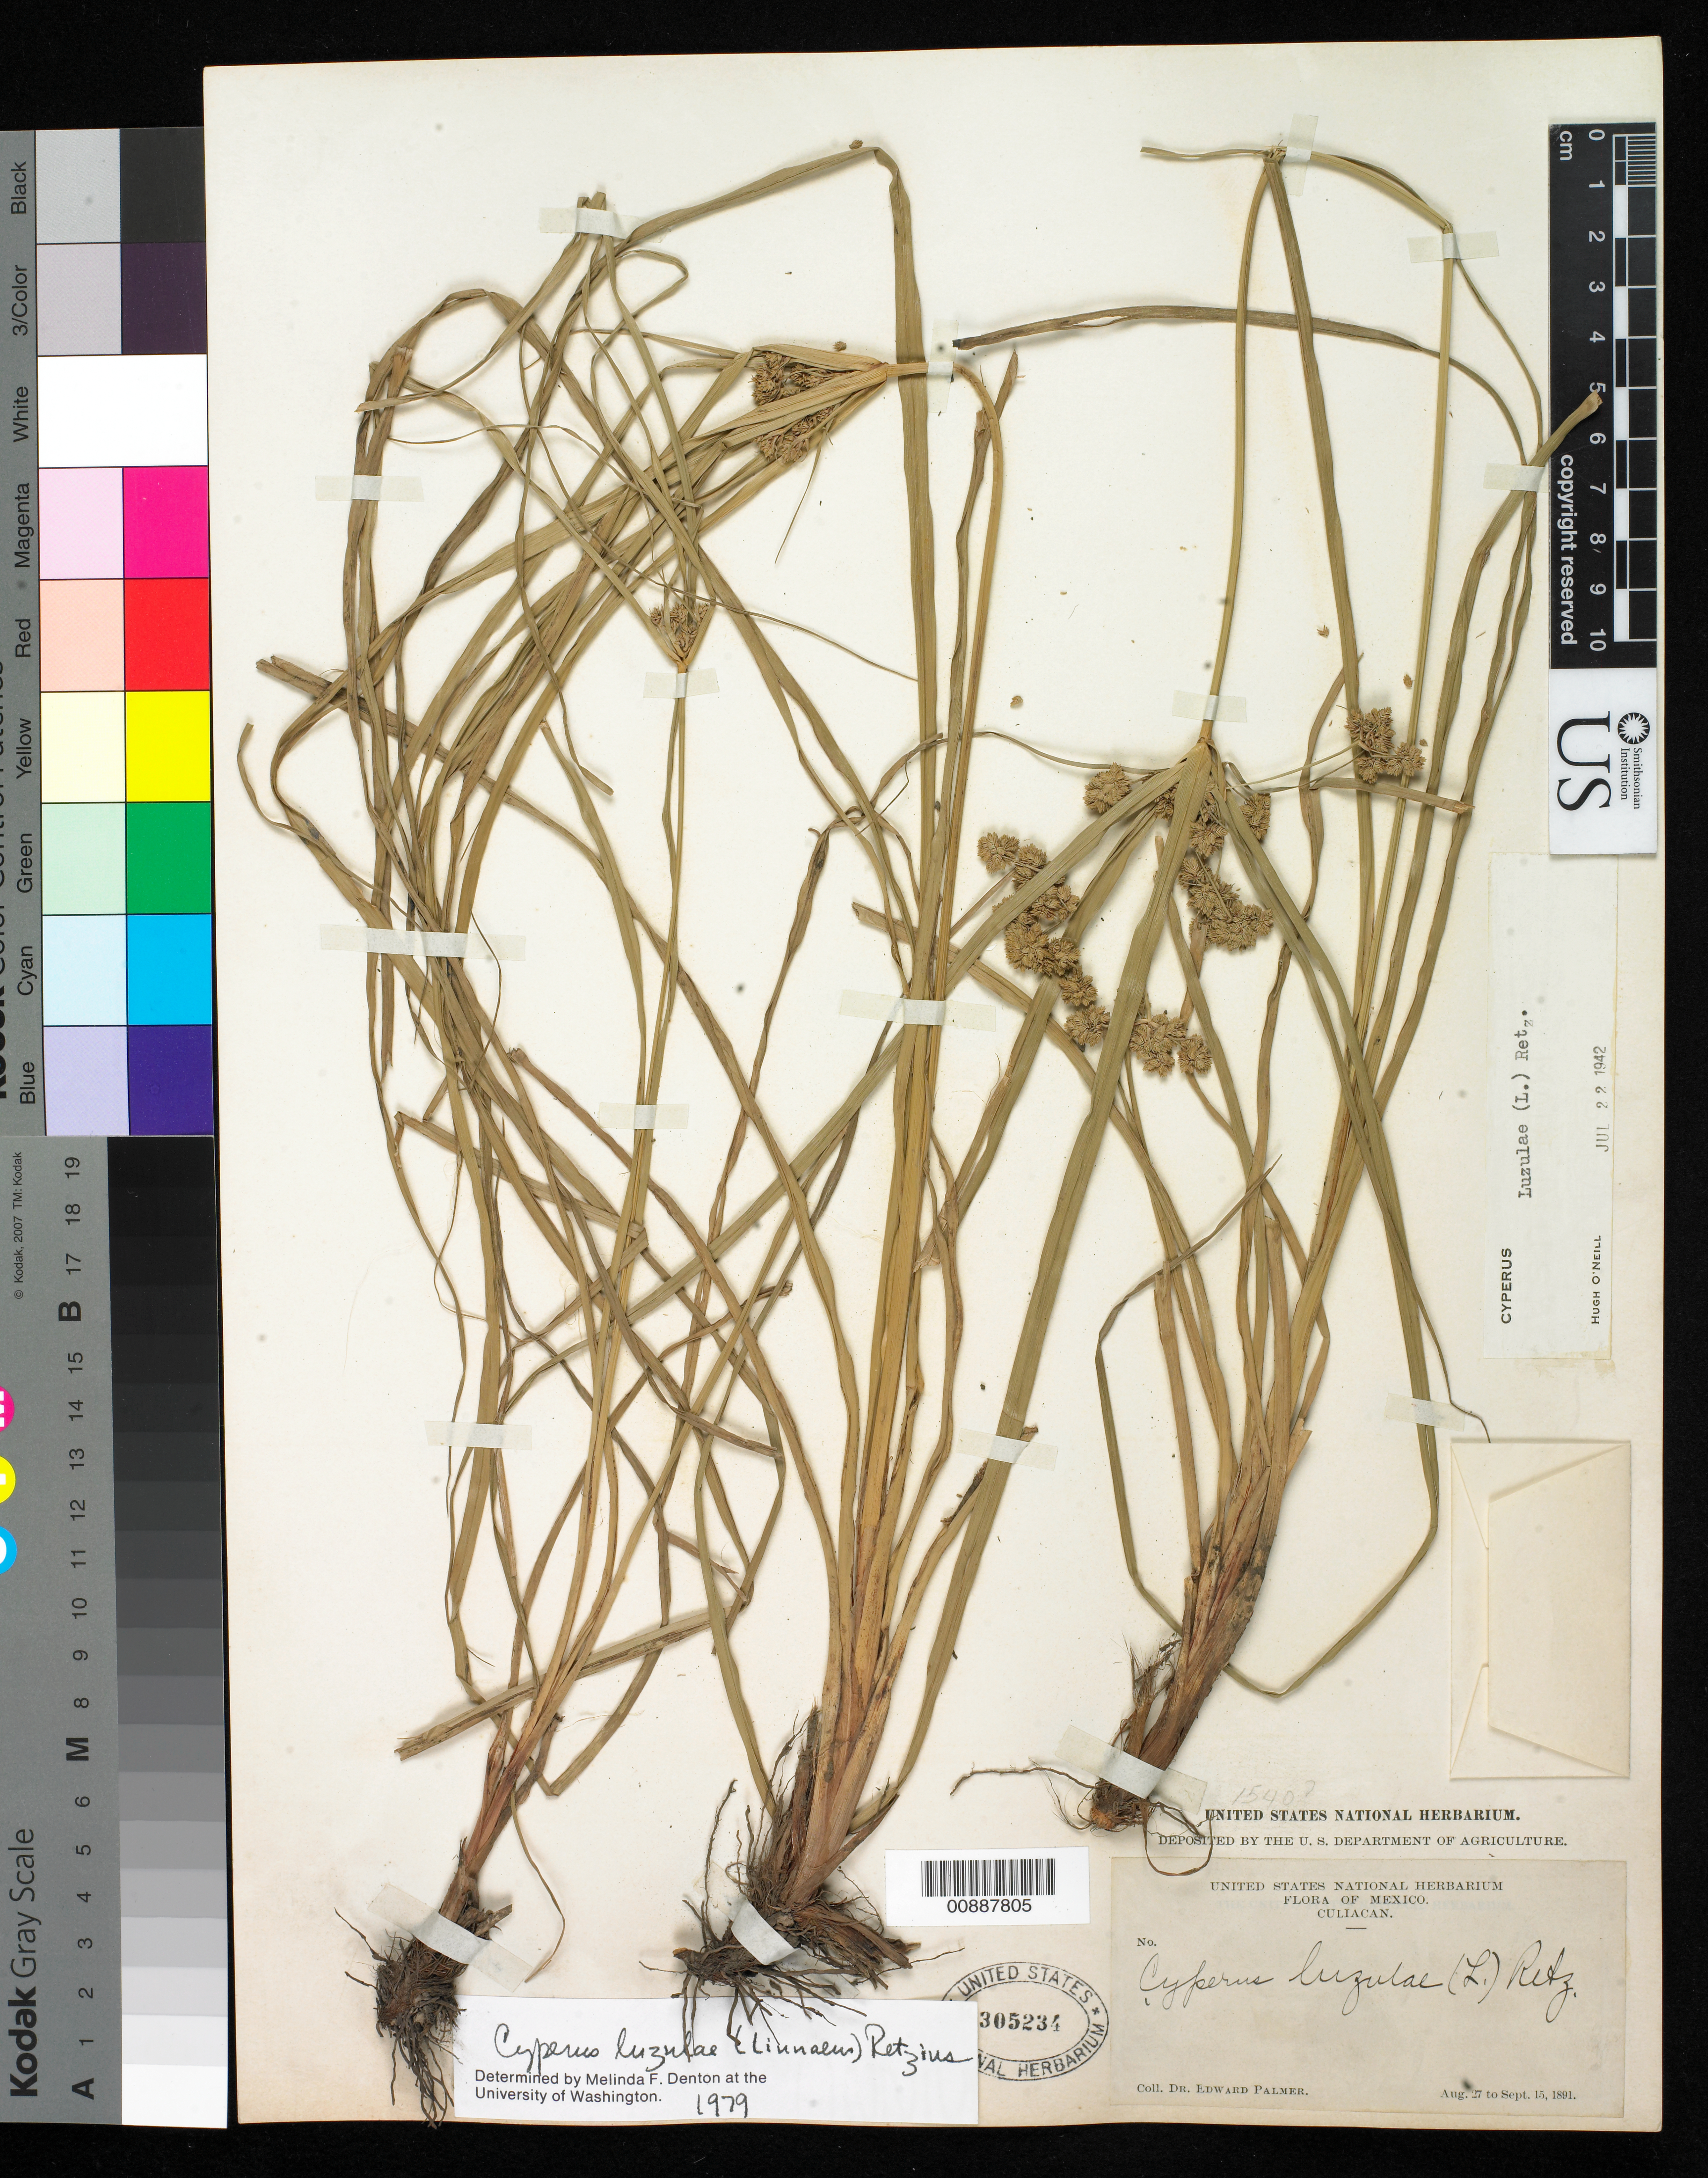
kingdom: Plantae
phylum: Tracheophyta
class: Liliopsida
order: Poales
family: Cyperaceae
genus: Cyperus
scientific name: Cyperus luzulae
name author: (L.) Rottb. ex Retz.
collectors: E. Palmer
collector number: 1540?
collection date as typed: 27 Aug 1891 to 15 Sep 1891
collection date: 1891-08-27/1891-09-15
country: Mexico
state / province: Sinaloa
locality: Culiacan, Sinaloa.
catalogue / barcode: US 305234